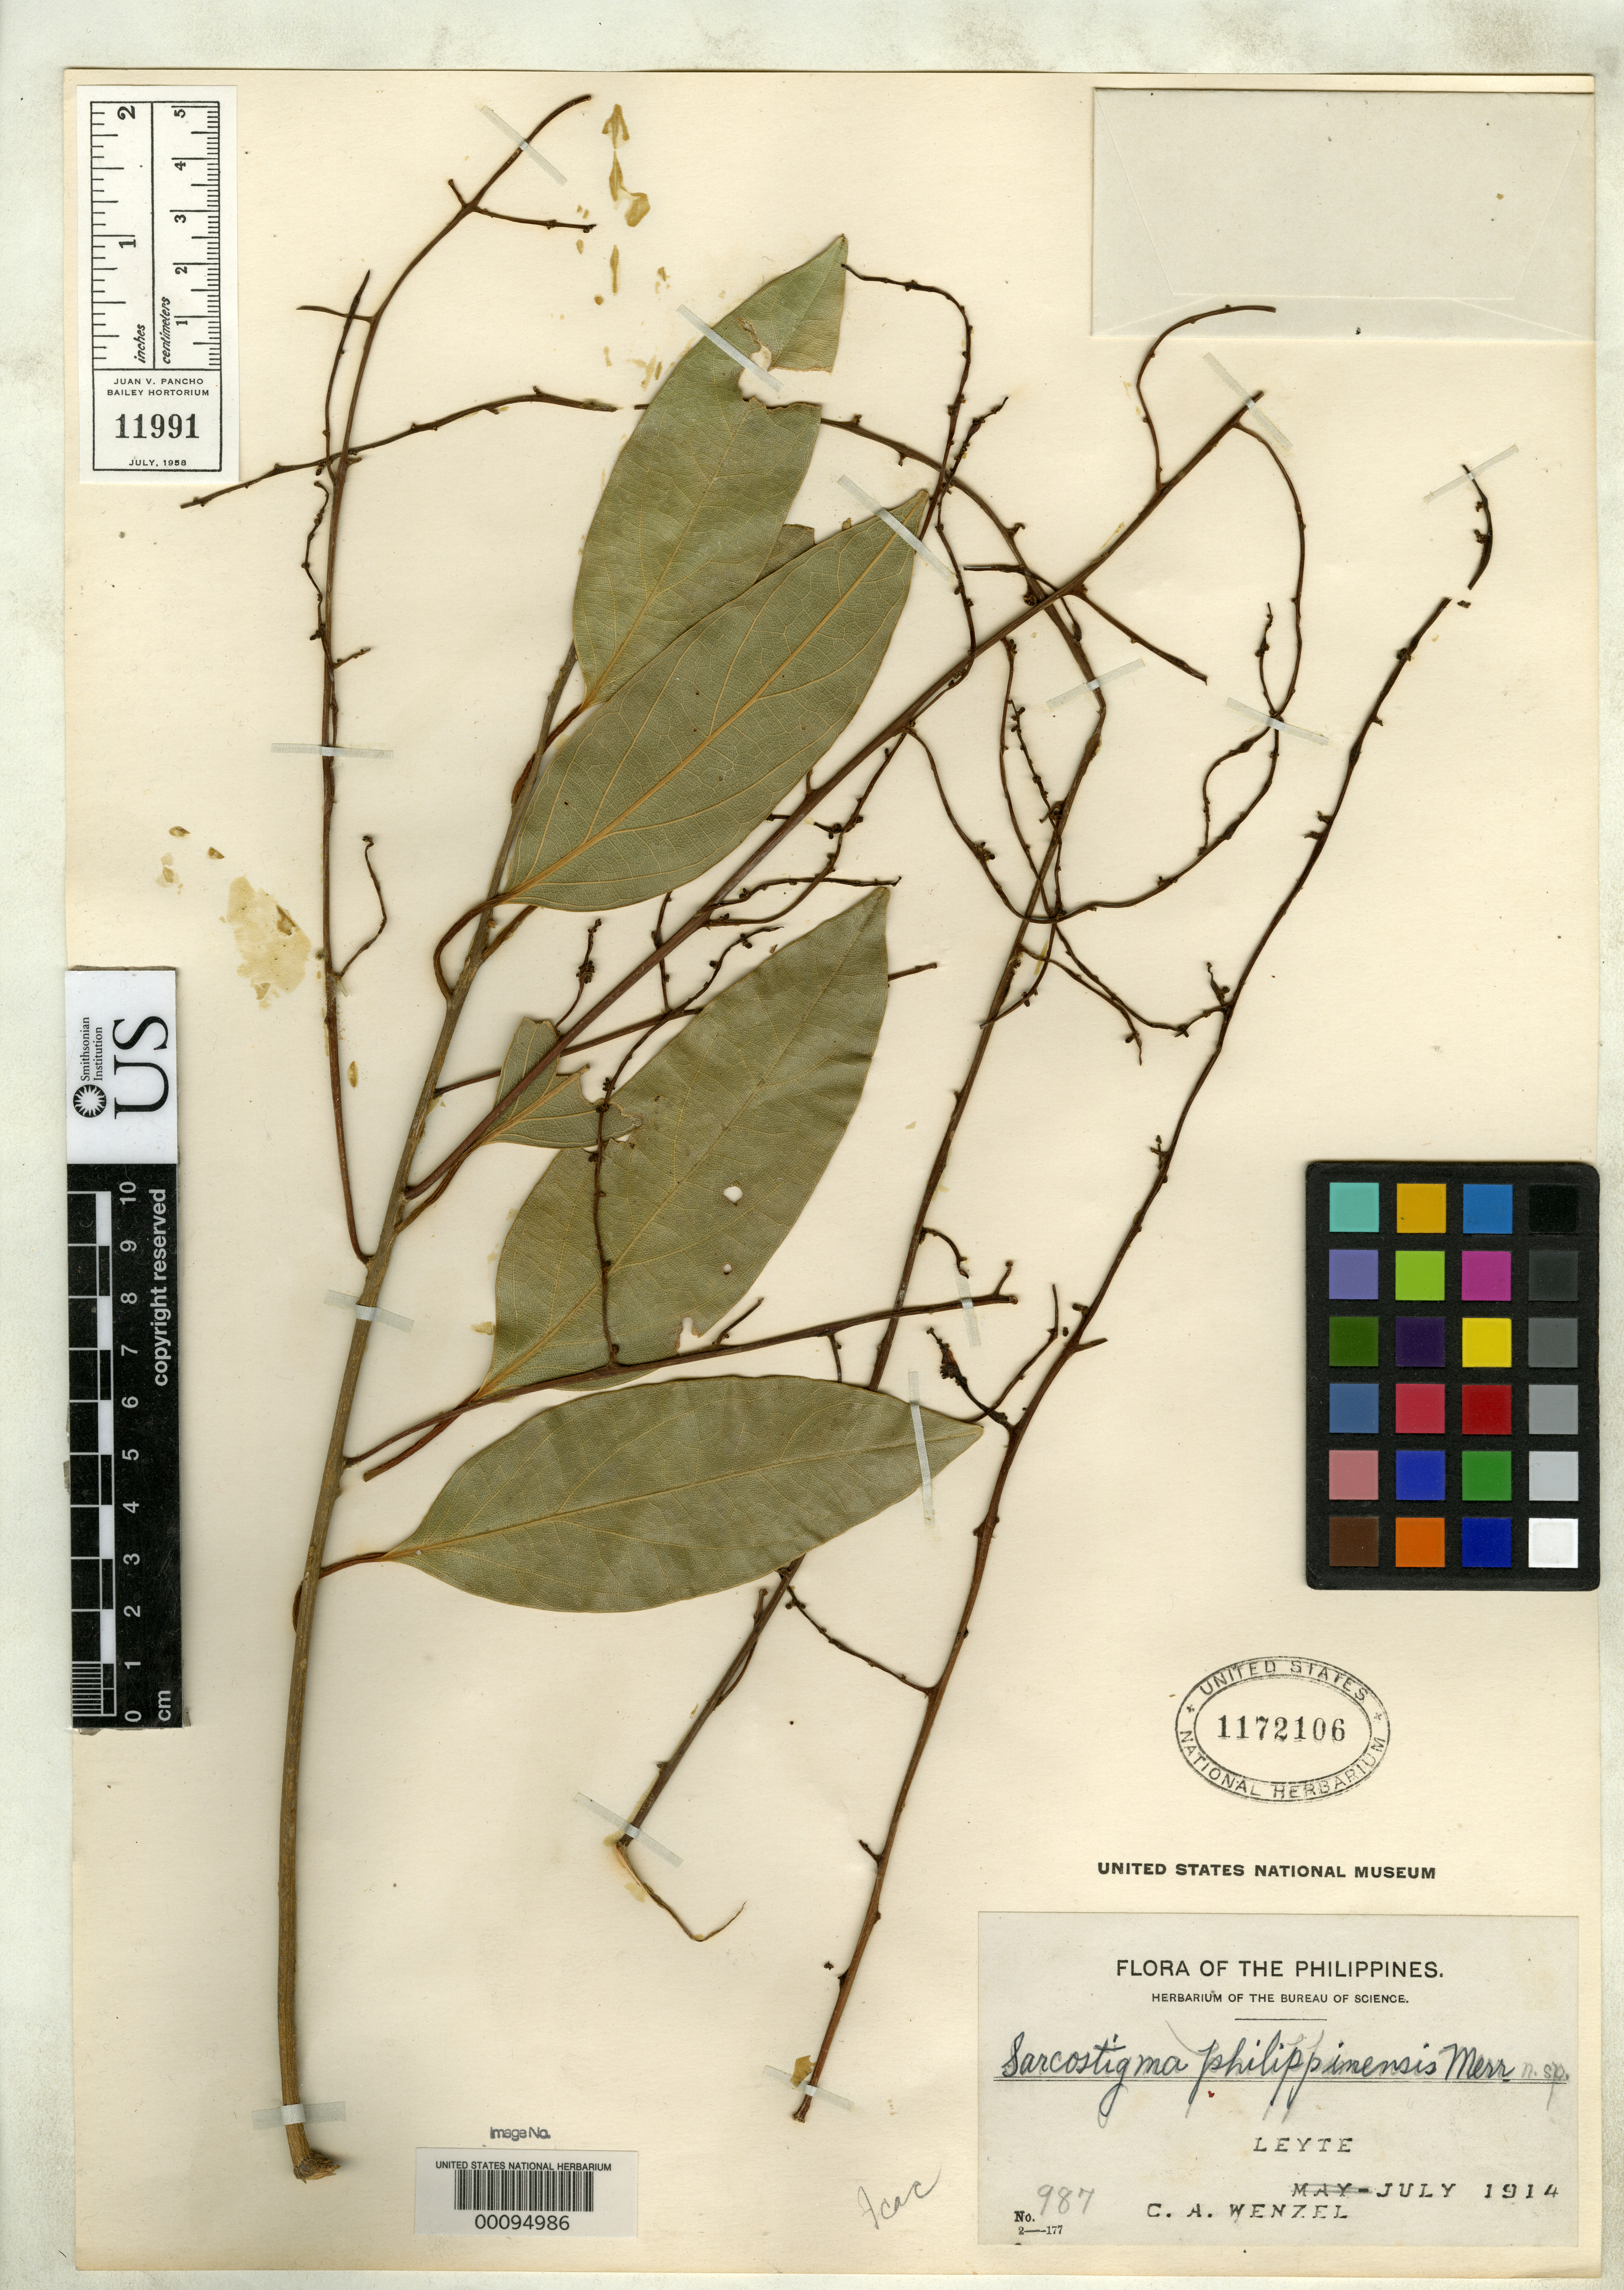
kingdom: Plantae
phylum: Tracheophyta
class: Magnoliopsida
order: Icacinales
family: Icacinaceae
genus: Sarcostigma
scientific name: Sarcostigma philippinense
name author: Merr.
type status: Isotype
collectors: C. Wenzel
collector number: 987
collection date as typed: Jul 1914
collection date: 1914-07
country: Philippines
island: Leyte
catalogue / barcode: US 1172106